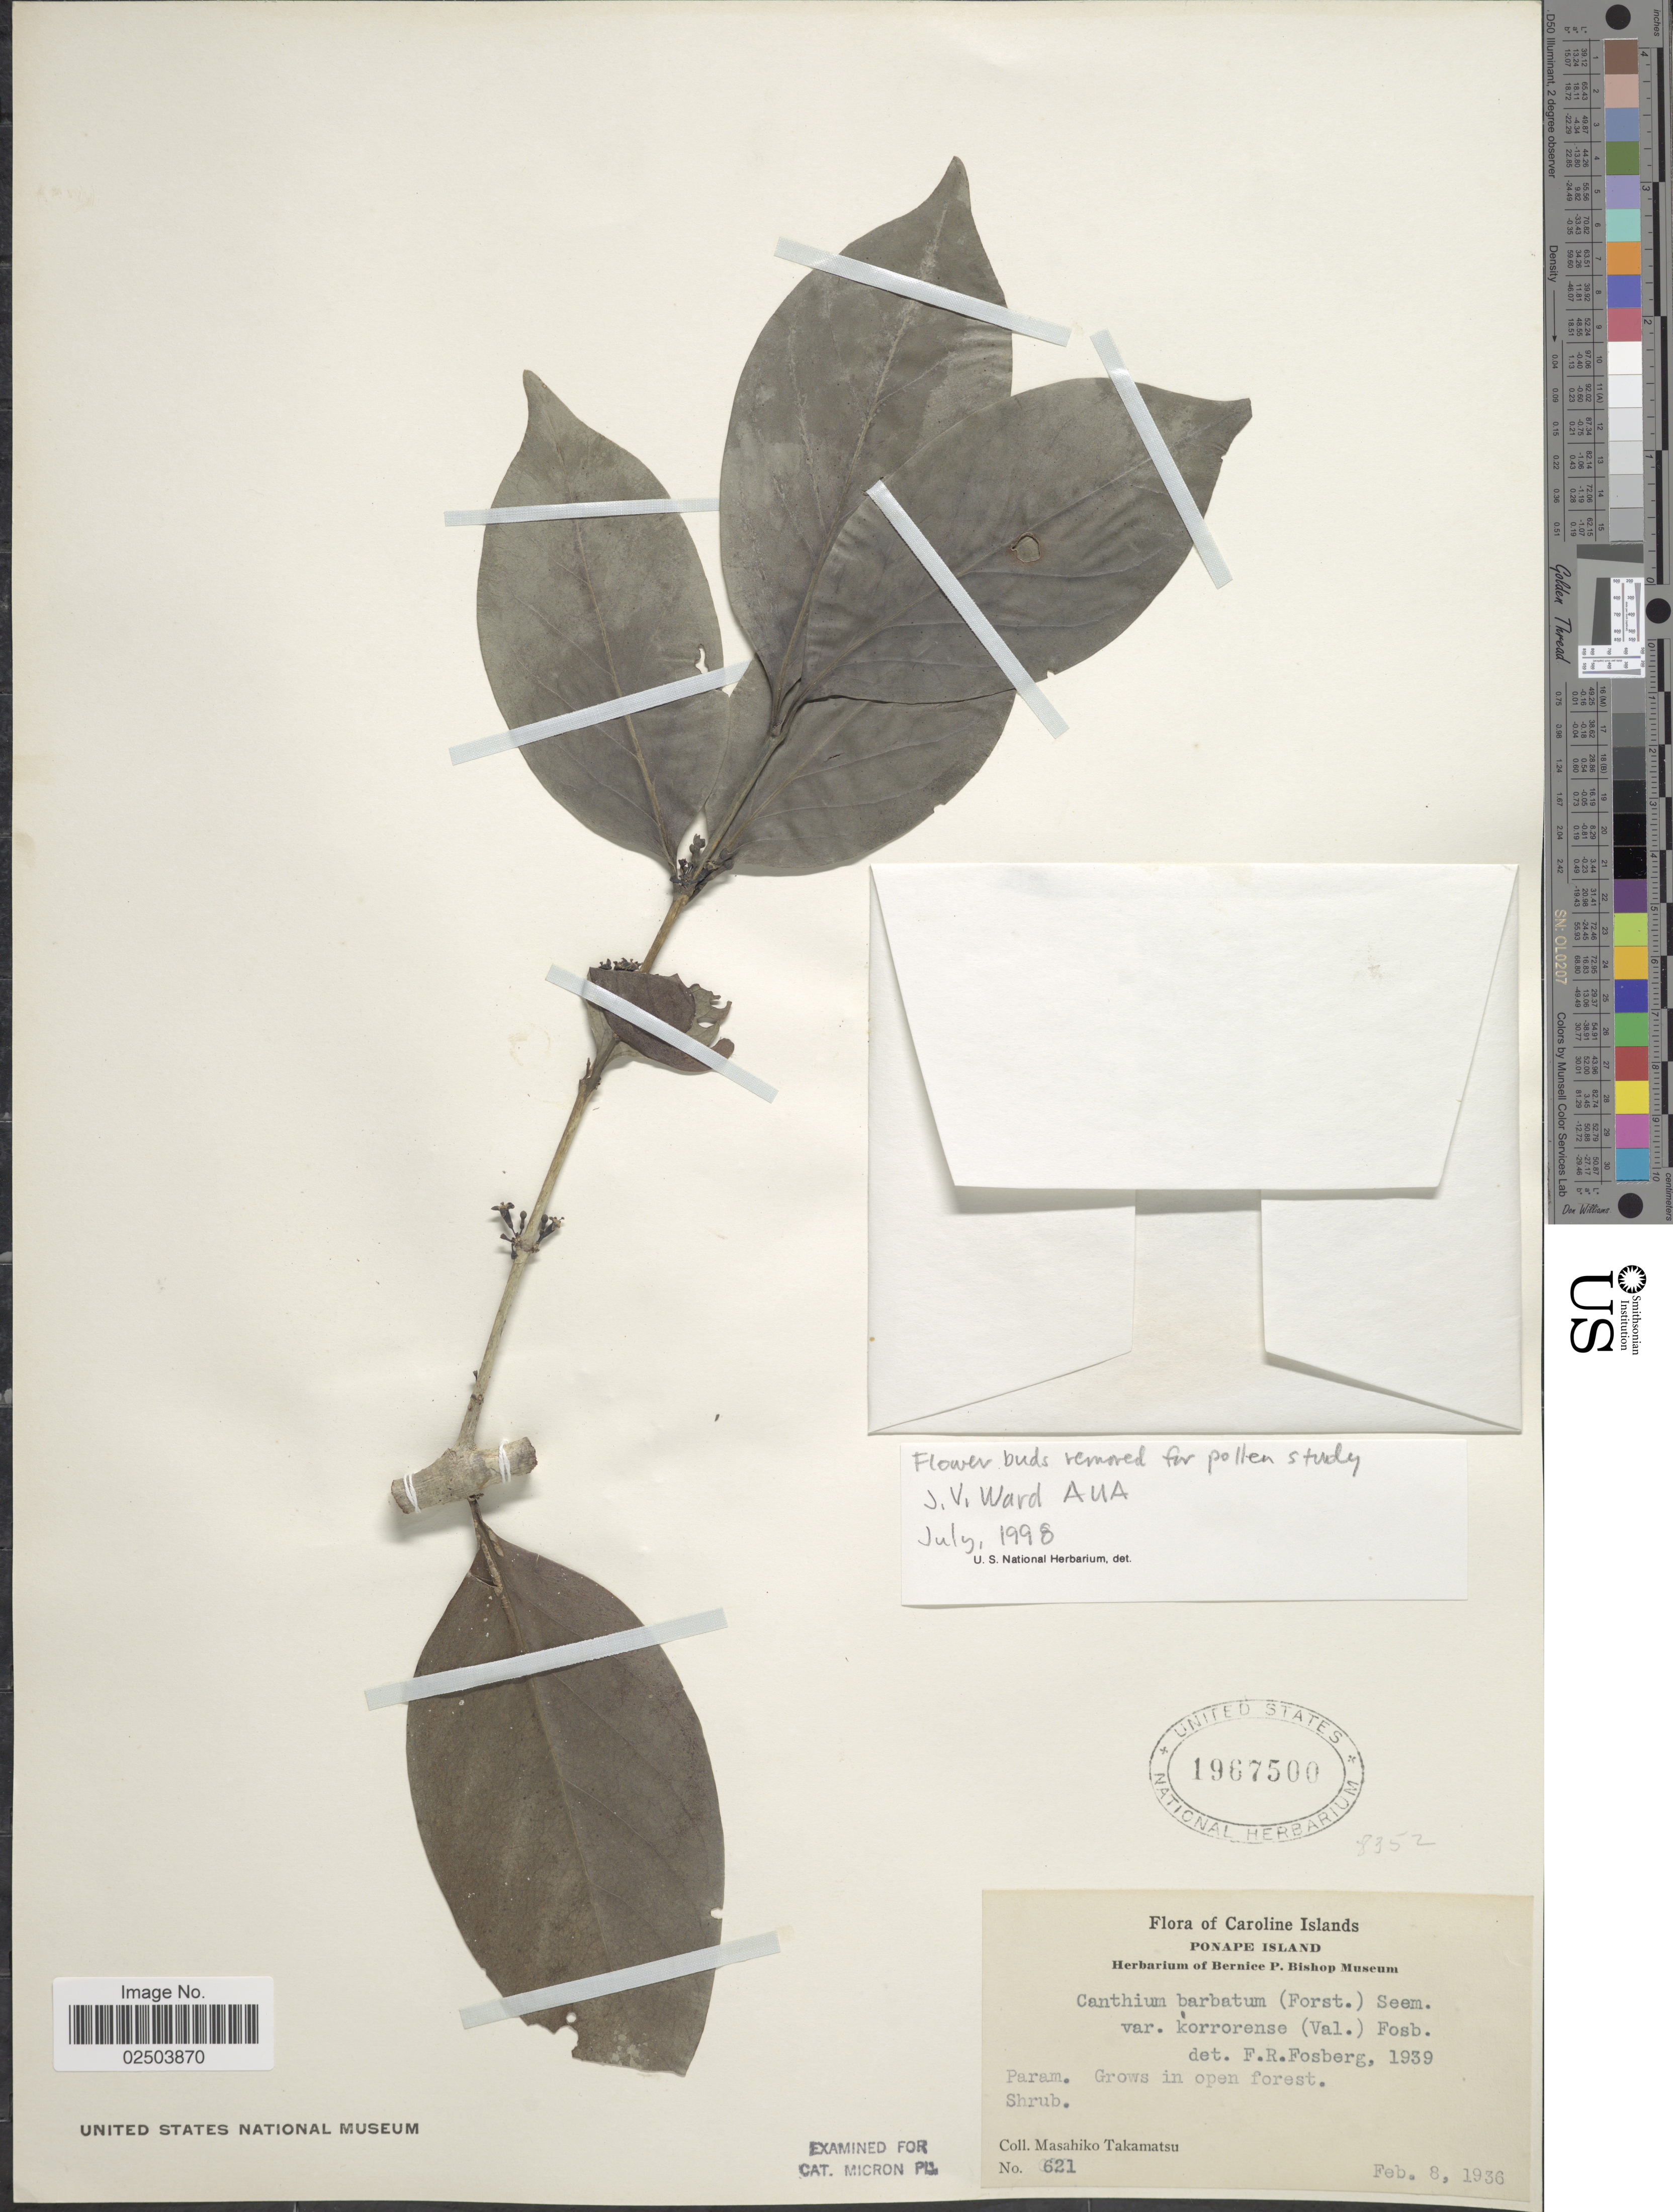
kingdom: Plantae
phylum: Tracheophyta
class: Magnoliopsida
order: Gentianales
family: Rubiaceae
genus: Cyclophyllum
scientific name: Cyclophyllum barbatum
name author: (G. Forst.) N. Hallé & J. Florence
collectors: M. Takamatsu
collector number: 621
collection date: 1936-02-08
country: Micronesia, Federated States of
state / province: Pohnpei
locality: Caroline Islands. Ponape Island. Param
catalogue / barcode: US 1967500